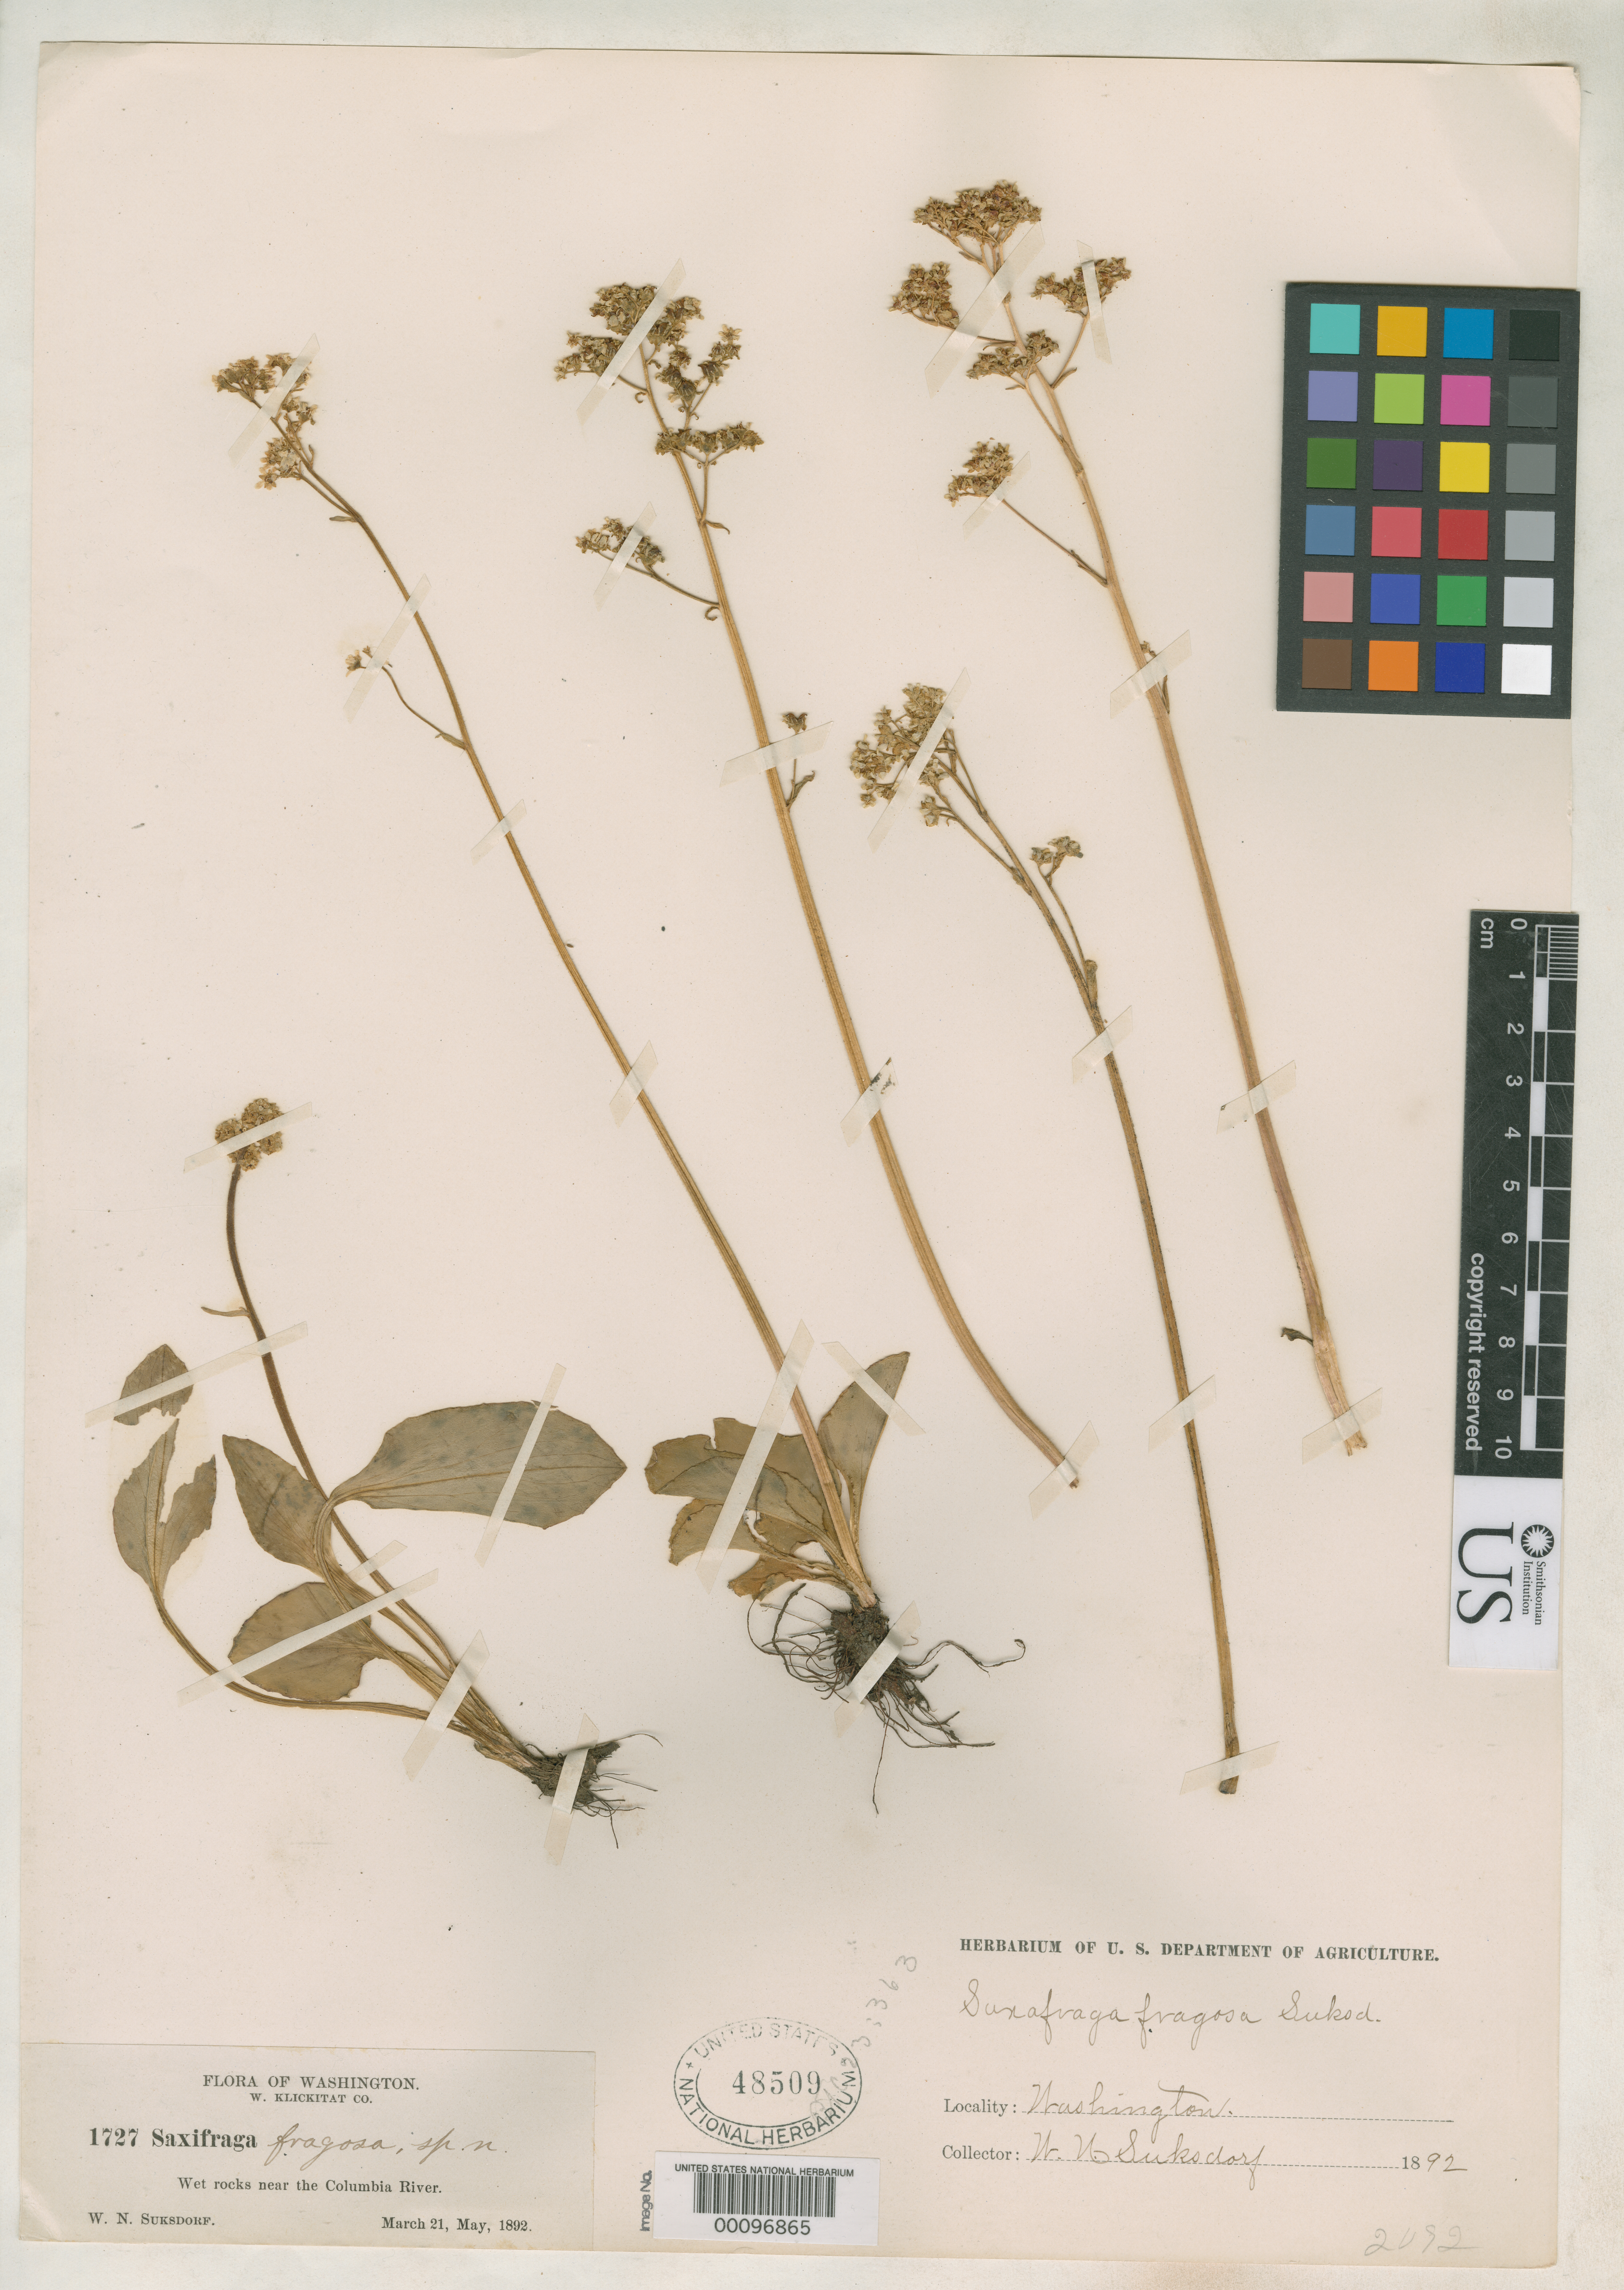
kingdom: Plantae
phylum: Tracheophyta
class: Magnoliopsida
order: Saxifragales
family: Saxifragaceae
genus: Saxifraga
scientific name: Saxifraga fragosa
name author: Suksd. in Small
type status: Syntype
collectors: W. N. Suksdorf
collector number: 1727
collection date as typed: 21 Mar 1892 and -- May 1892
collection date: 1892-03-21,1892-05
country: United States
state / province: Washington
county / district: Klickitat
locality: W. Klickikat Co. Wet rocks near the Columbia River.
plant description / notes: Sheet apparently mounted with collections (syntypes) collected on different dates. Protologue cites collection date as "March and May, 1892".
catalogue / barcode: US 48509